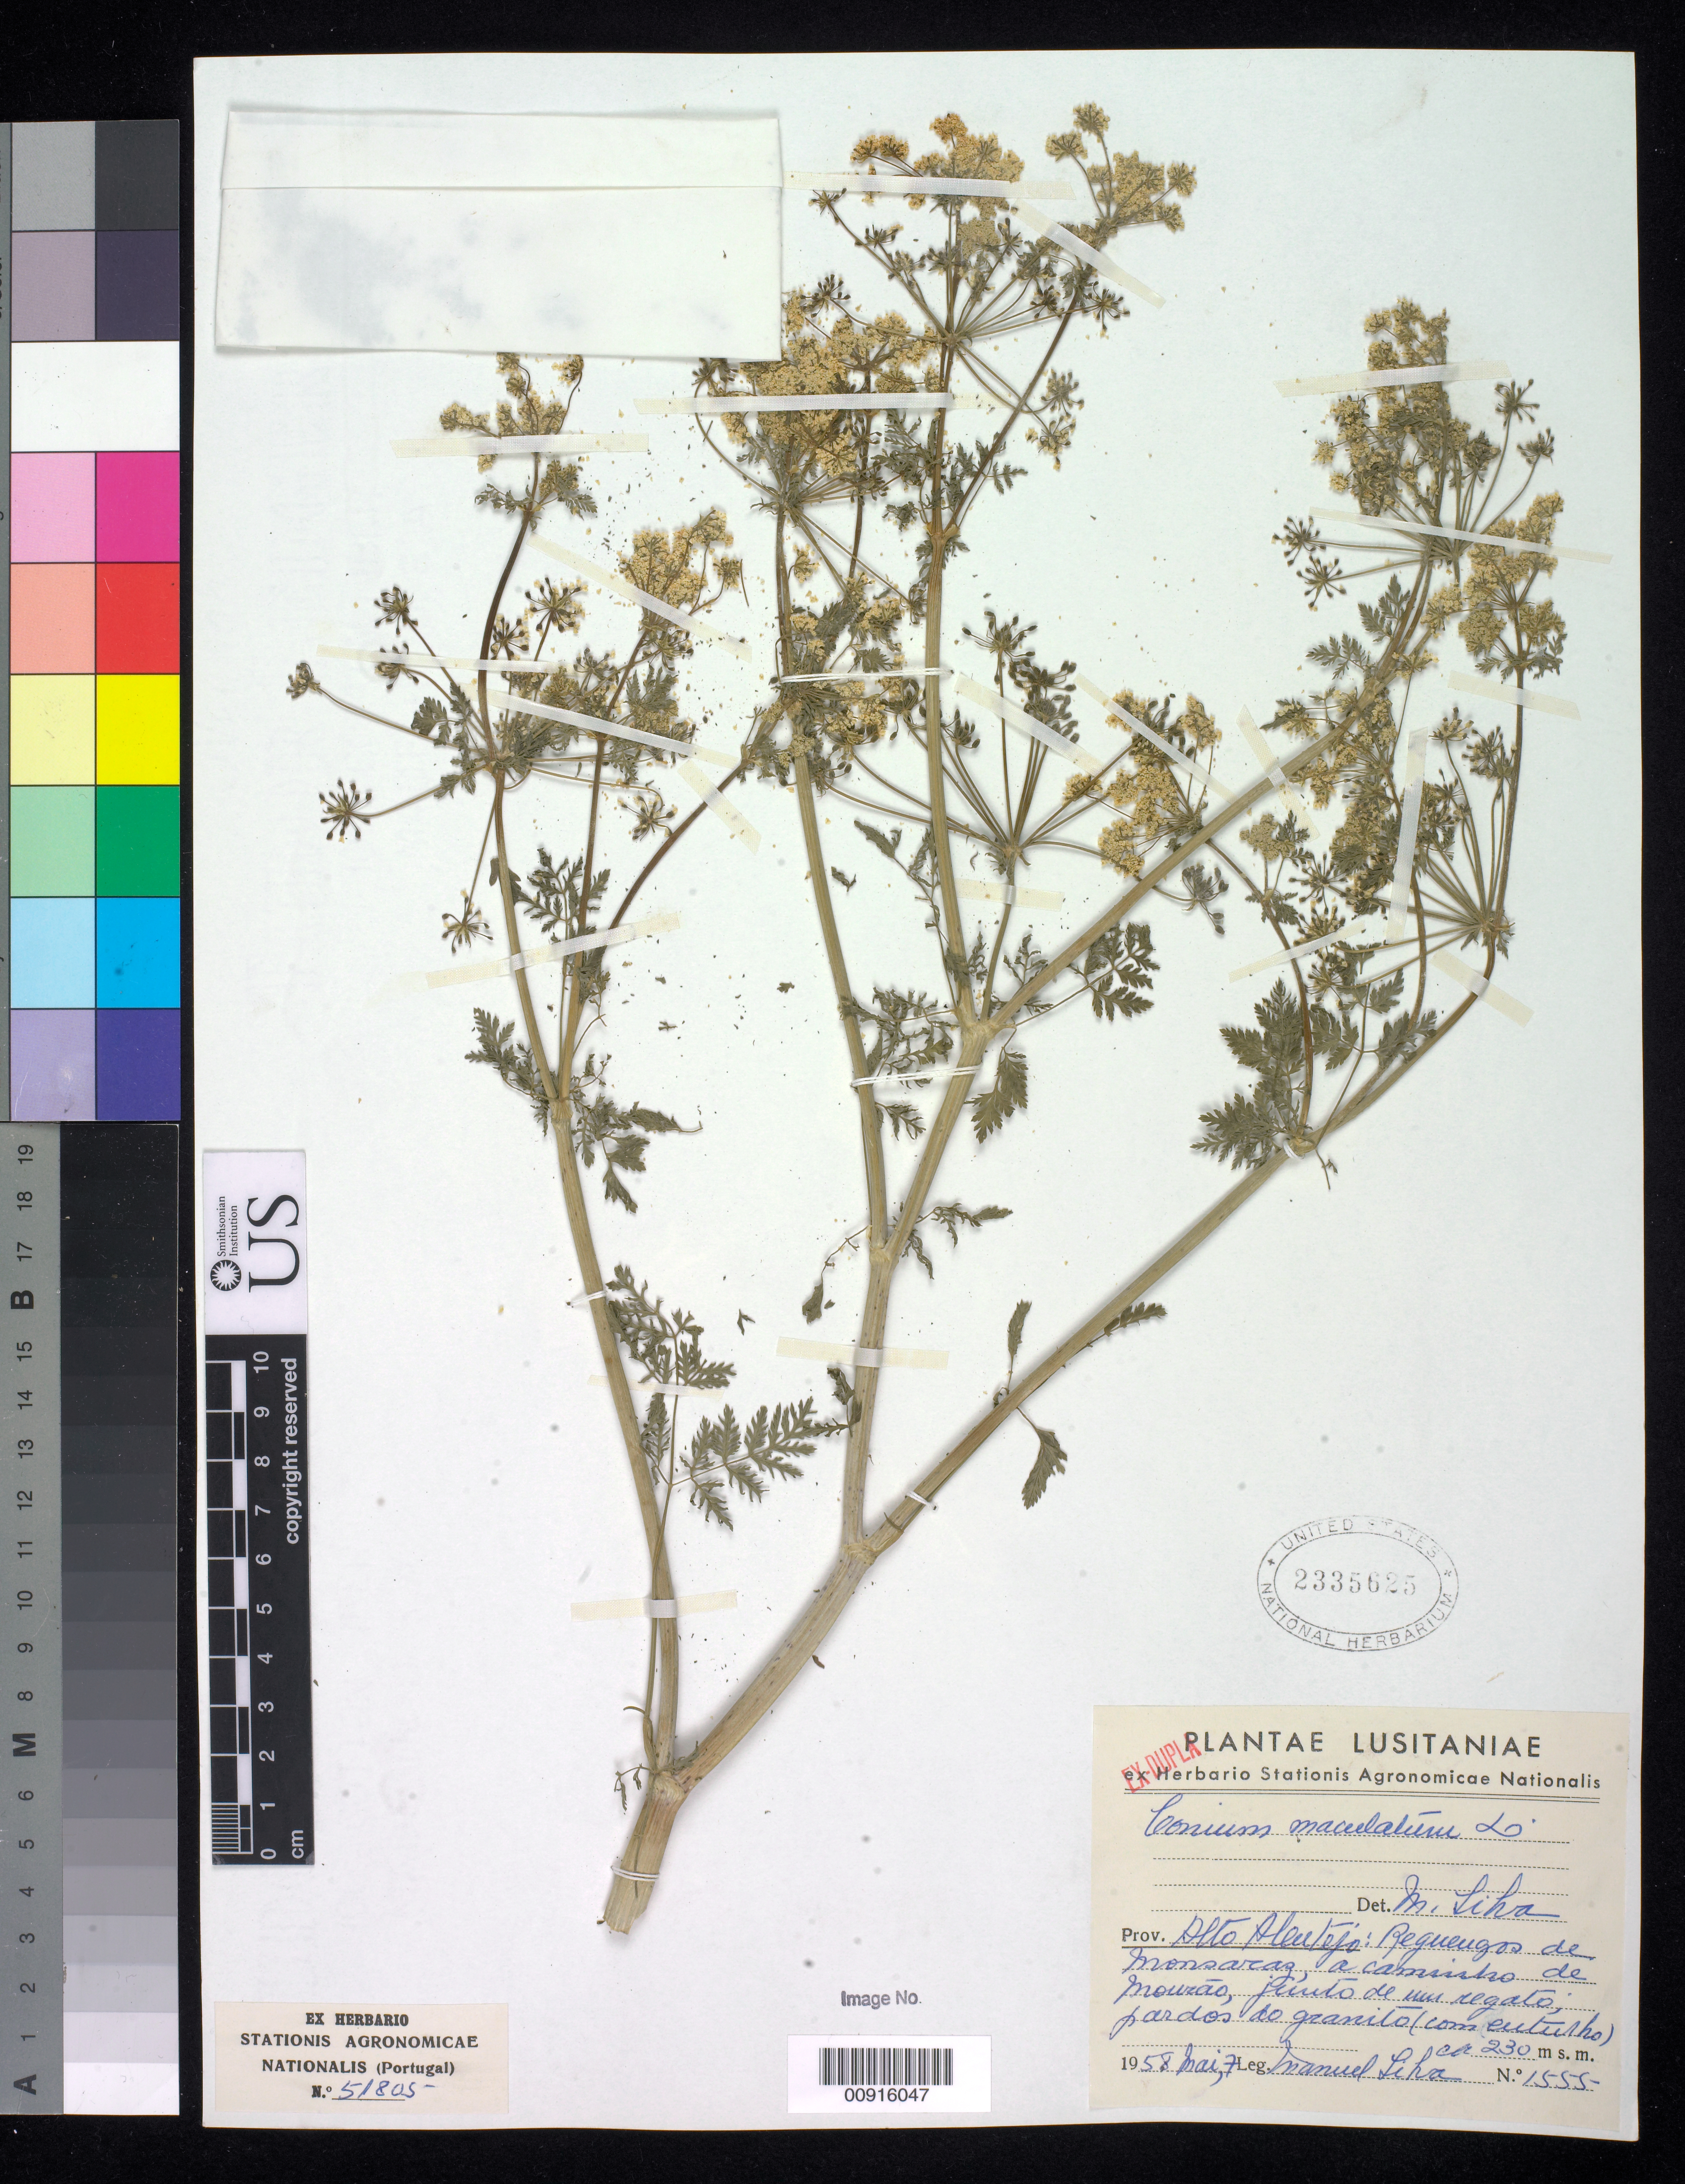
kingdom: Plantae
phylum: Tracheophyta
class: Magnoliopsida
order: Apiales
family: Apiaceae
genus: Conium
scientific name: Conium maculatum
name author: L.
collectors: Liha, S.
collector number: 1555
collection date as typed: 07 May 1958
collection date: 1958-05-07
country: Portugal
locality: Begueugos de Monsaras a caminho de Mouras, junito de [uiu] regato, pardos de geanilon (com eutu[r]ho)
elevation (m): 230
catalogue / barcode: US 2335625